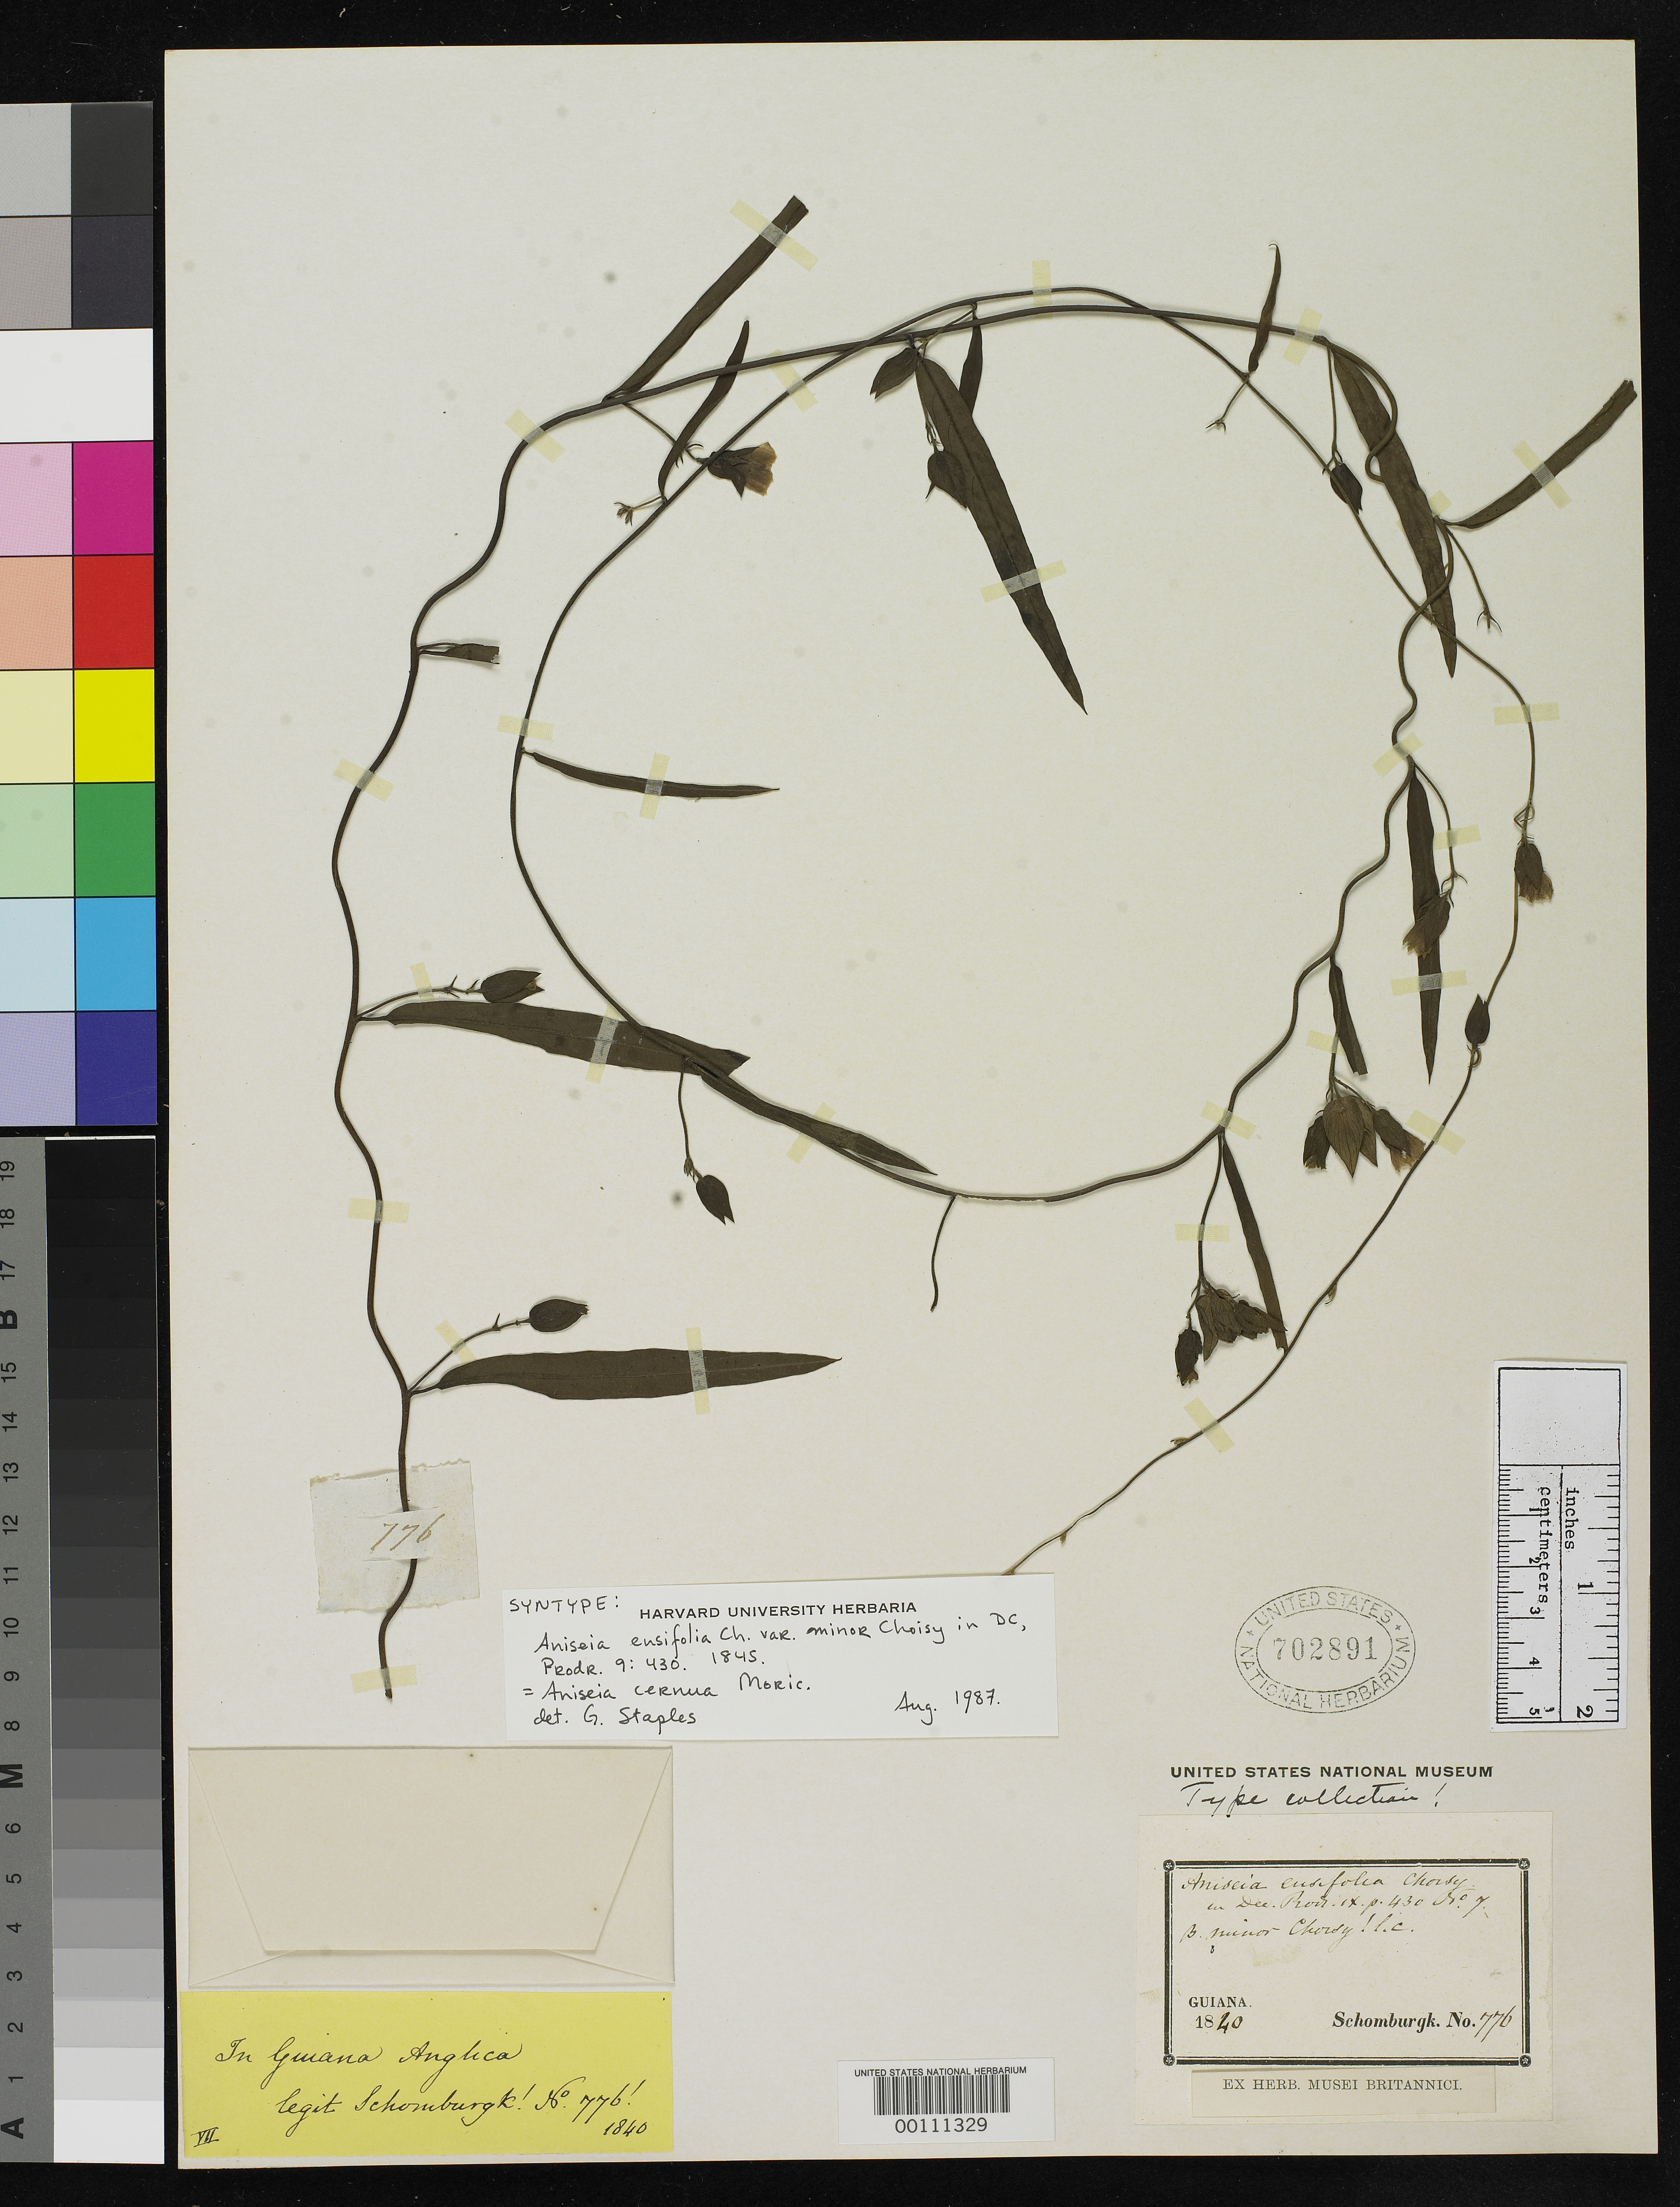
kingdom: Plantae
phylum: Tracheophyta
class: Magnoliopsida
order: Solanales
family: Convolvulaceae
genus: Aniseia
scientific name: Aniseia ensifolia var. minor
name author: Choisy in DC.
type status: Type Collection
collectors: R. H. Schomburgk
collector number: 776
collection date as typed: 1840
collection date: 1840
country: Guyana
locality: (country as "British Guiana").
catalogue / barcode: US 702891